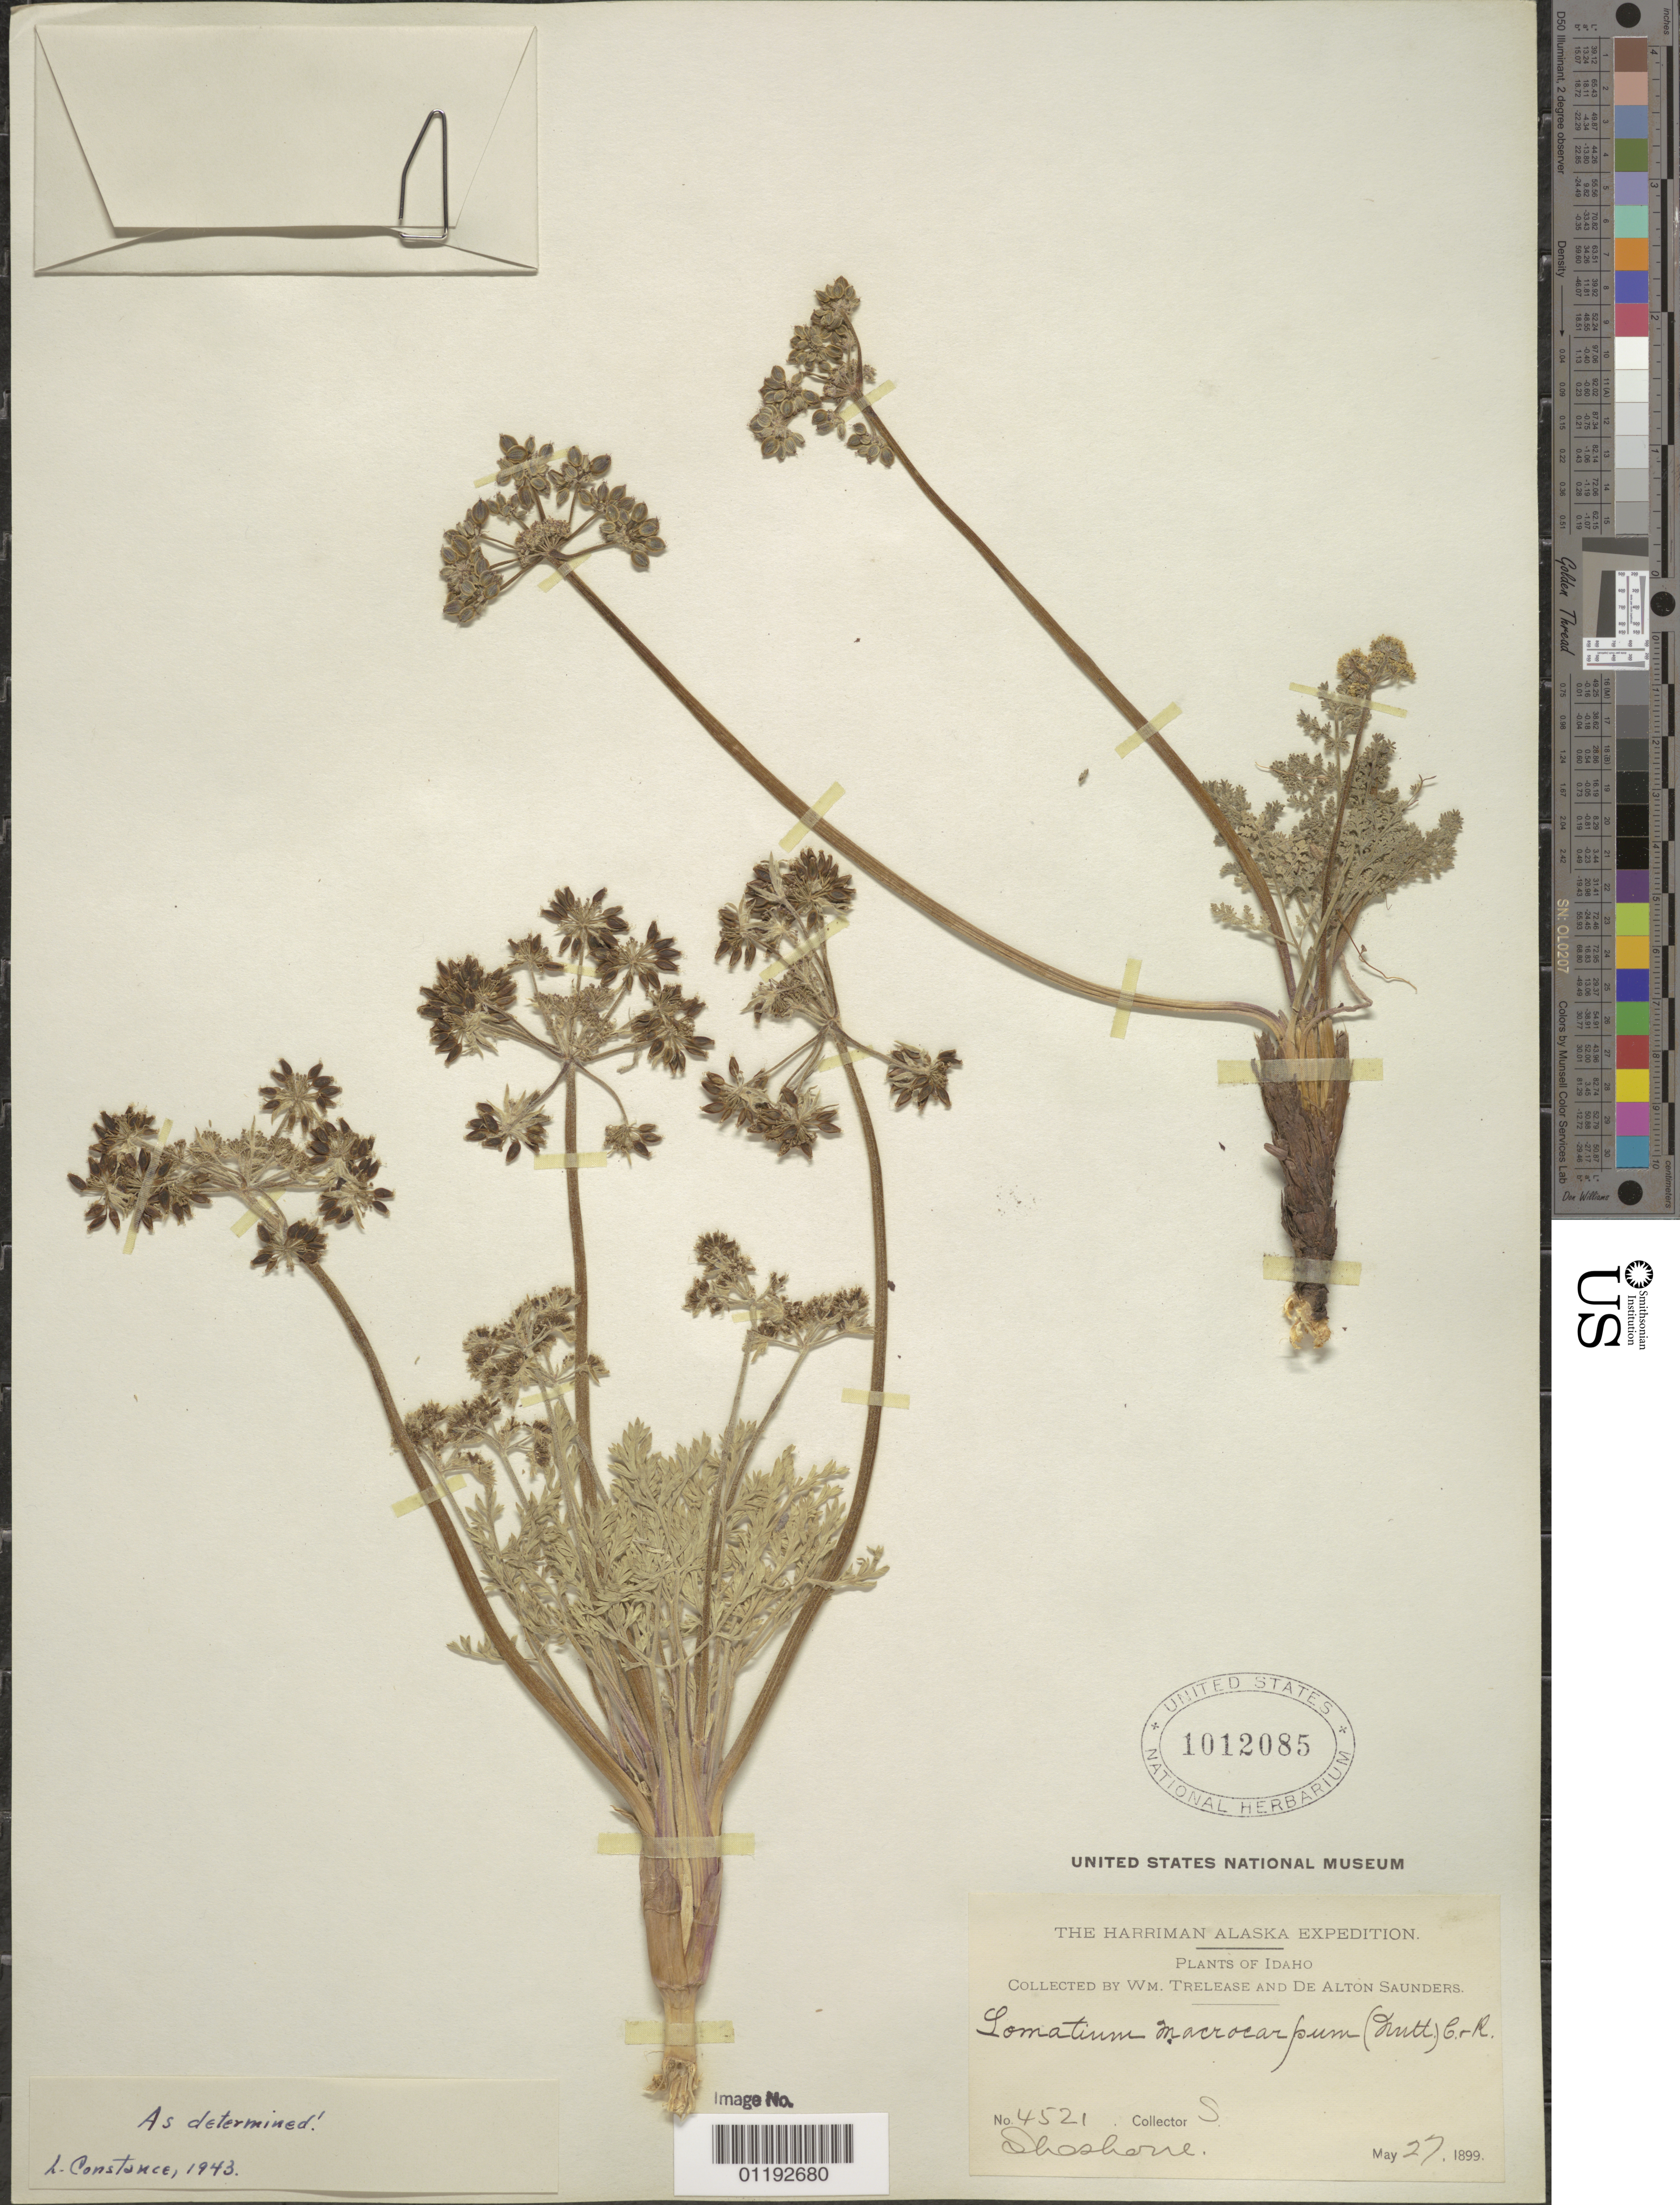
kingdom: Plantae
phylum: Tracheophyta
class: Magnoliopsida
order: Apiales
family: Apiaceae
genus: Lomatium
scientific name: Lomatium macrocarpum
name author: (Hook. et al.) J.M. Coult. & Rose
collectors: W. Trelease & D. Saunders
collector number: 4521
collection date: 1899-05-27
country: United States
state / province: Idaho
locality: Shoshone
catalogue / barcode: US 1012085